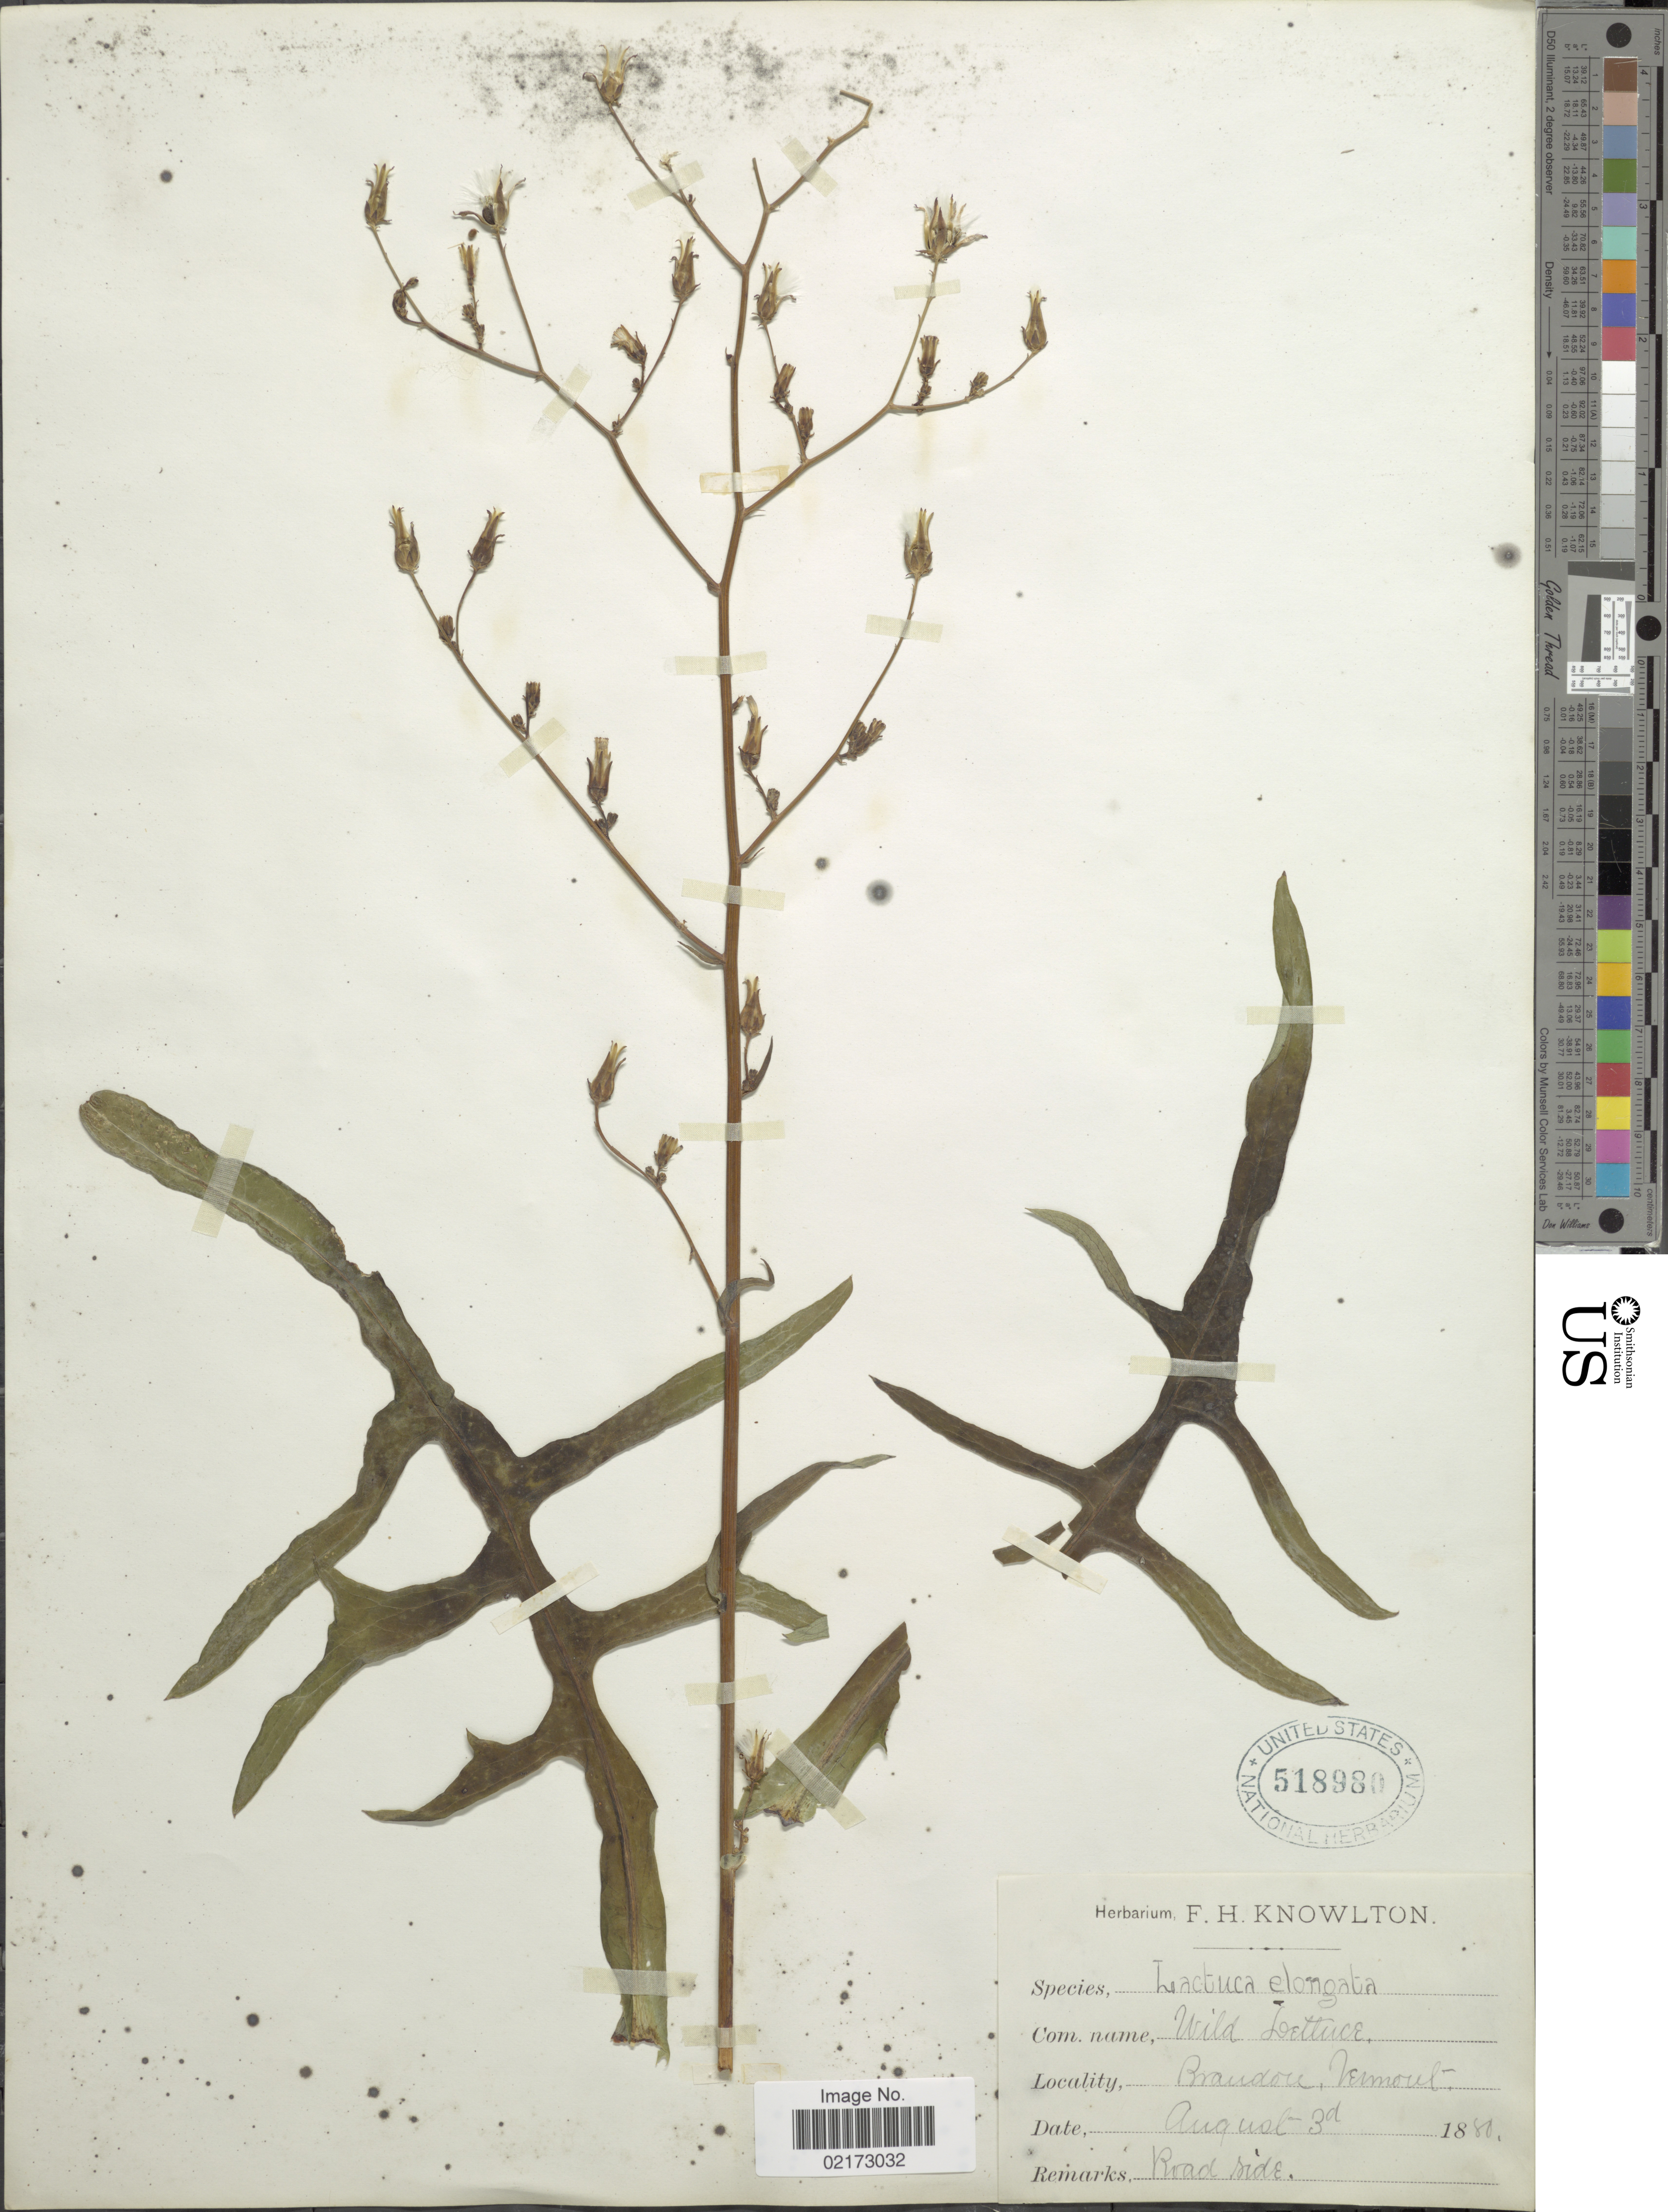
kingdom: Plantae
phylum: Tracheophyta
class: Magnoliopsida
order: Asterales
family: Asteraceae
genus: Lactuca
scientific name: Lactuca canadensis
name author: L.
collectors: ex herb. F.H. Knowlton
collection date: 1880-08-03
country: United States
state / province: Vermont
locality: Brandon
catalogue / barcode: US 518980